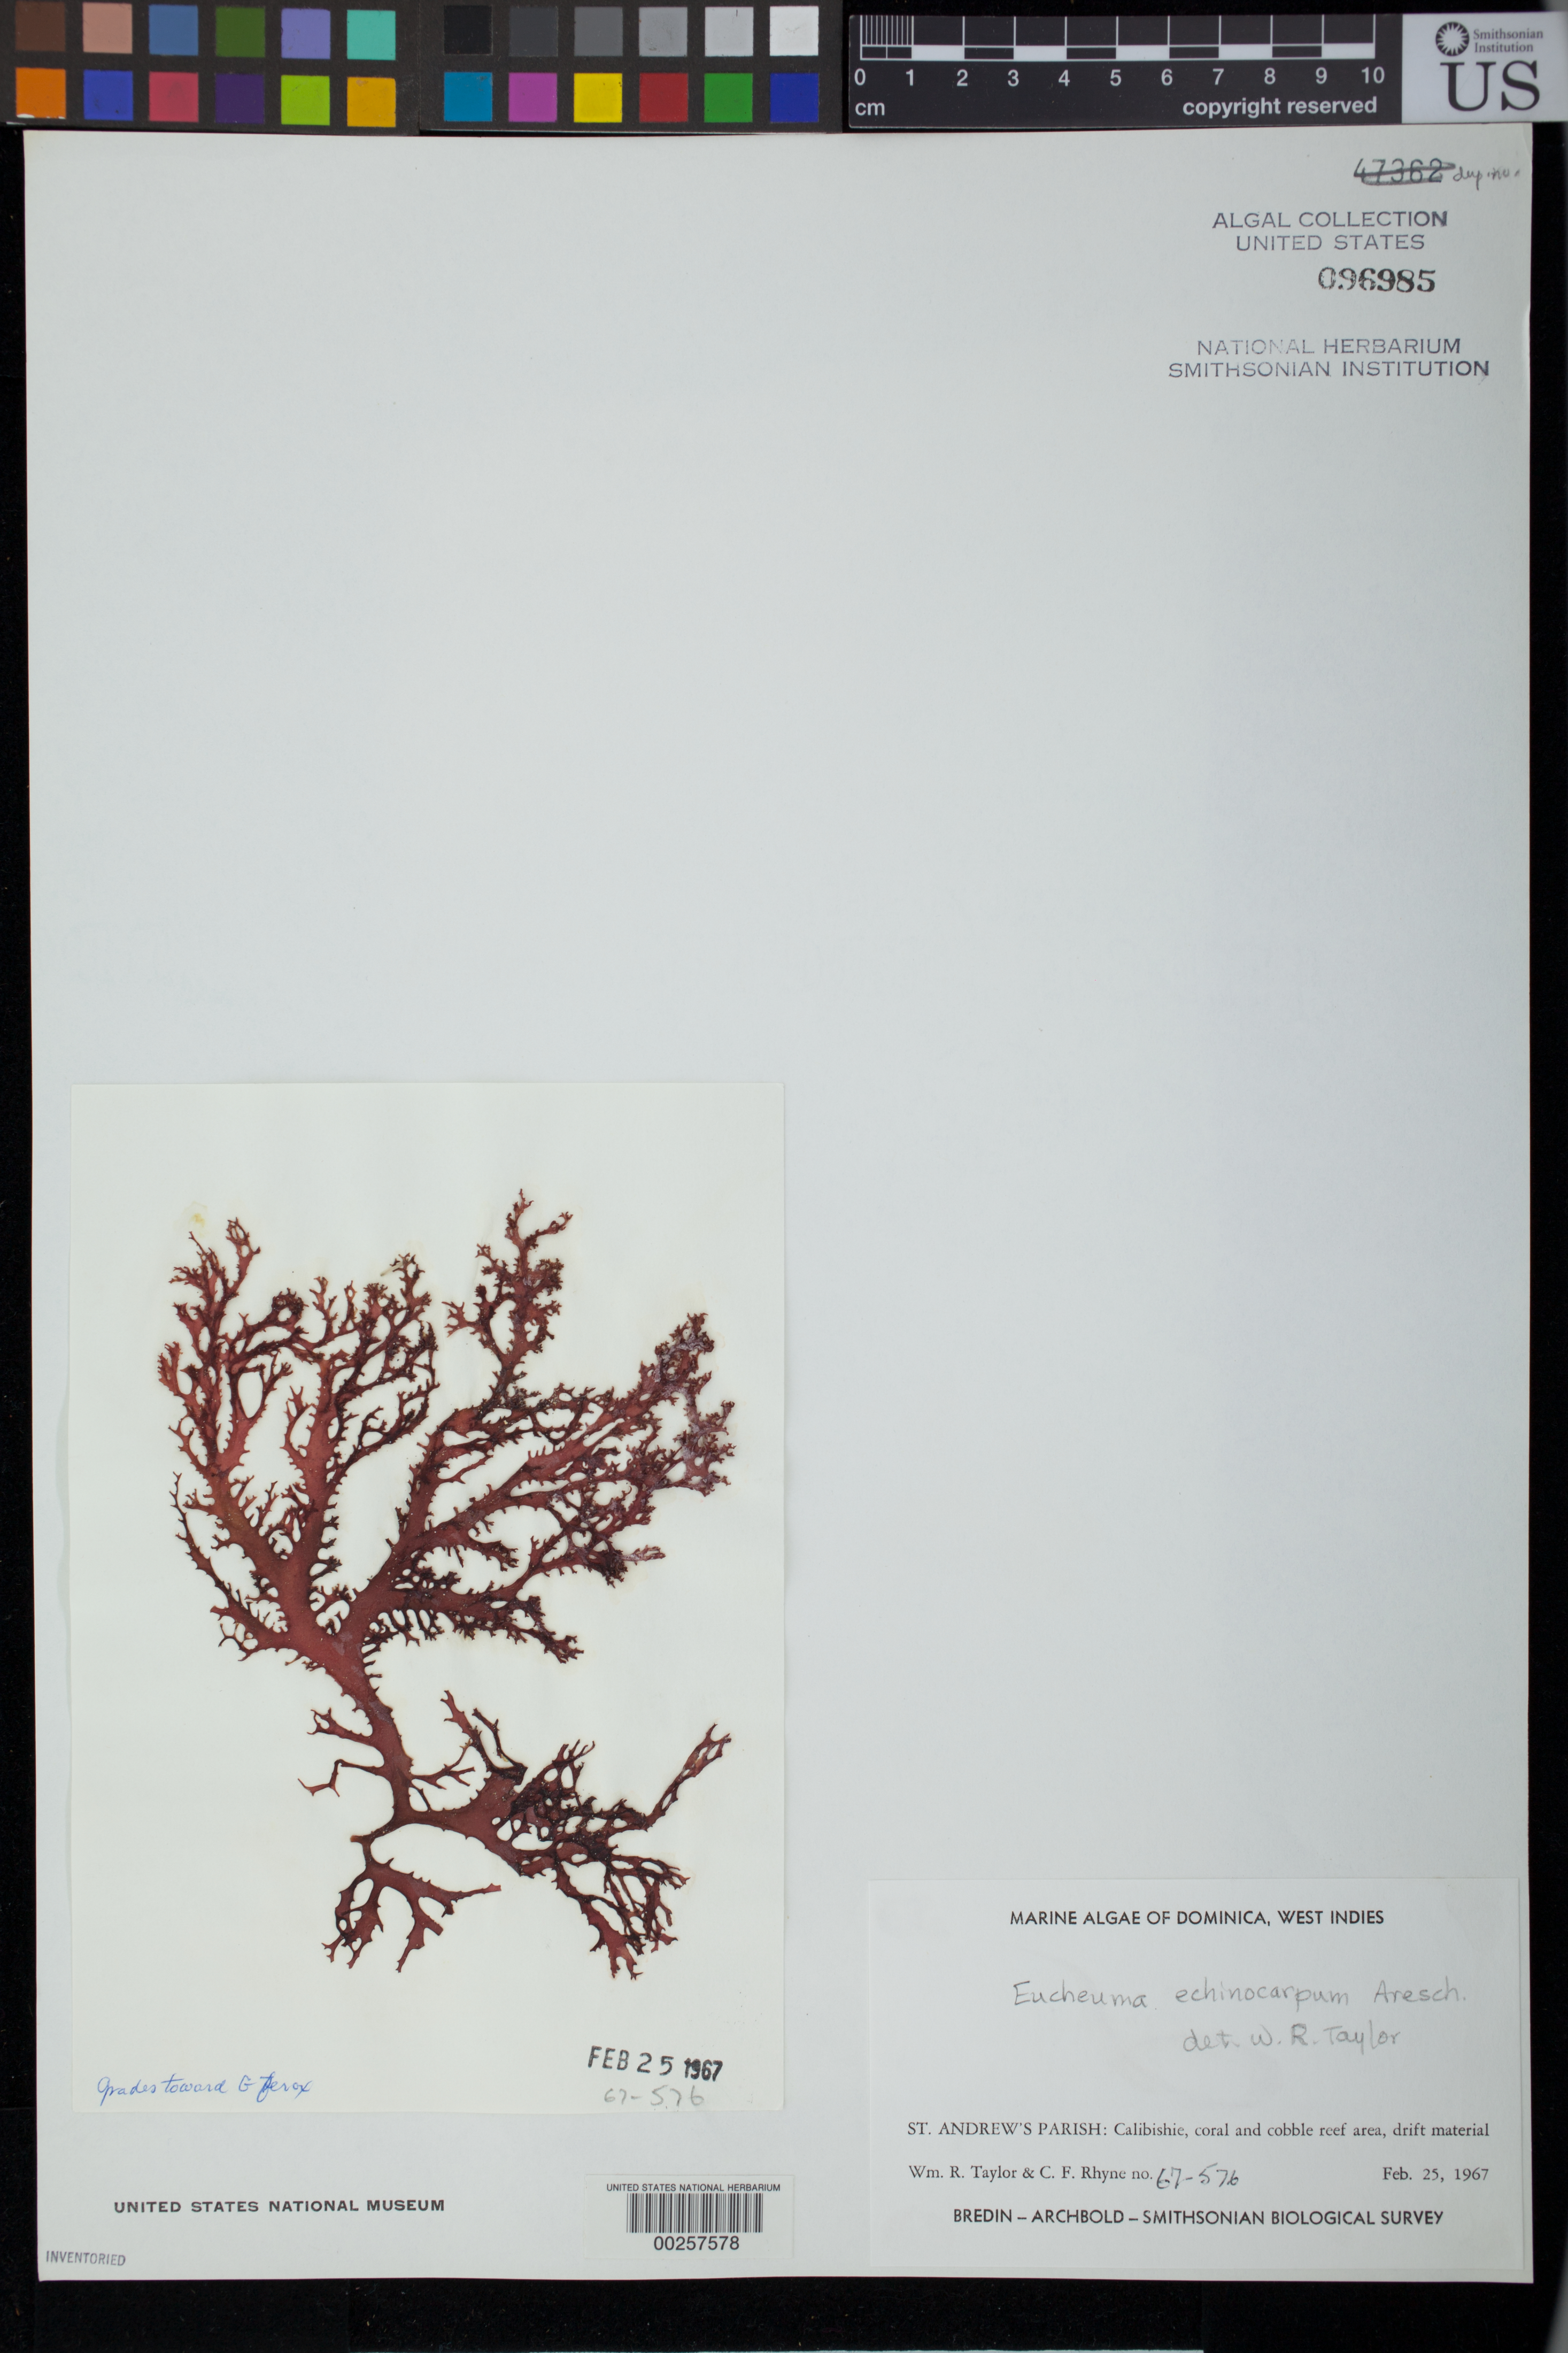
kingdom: Plantae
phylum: Rhodophyta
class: Florideophyceae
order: Gigartinales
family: Solieriaceae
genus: Meristotheca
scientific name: Meristotheca gelidium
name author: (J. Agardh) E.J. Faye & Masuda in E.J. Faye et al.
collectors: W. R. Taylor & C. Rhyne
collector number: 67-576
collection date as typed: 25 Feb 1967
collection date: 1967-02-25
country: Dominica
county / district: St. Andrew's Parish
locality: Calibishie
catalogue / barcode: US 96985